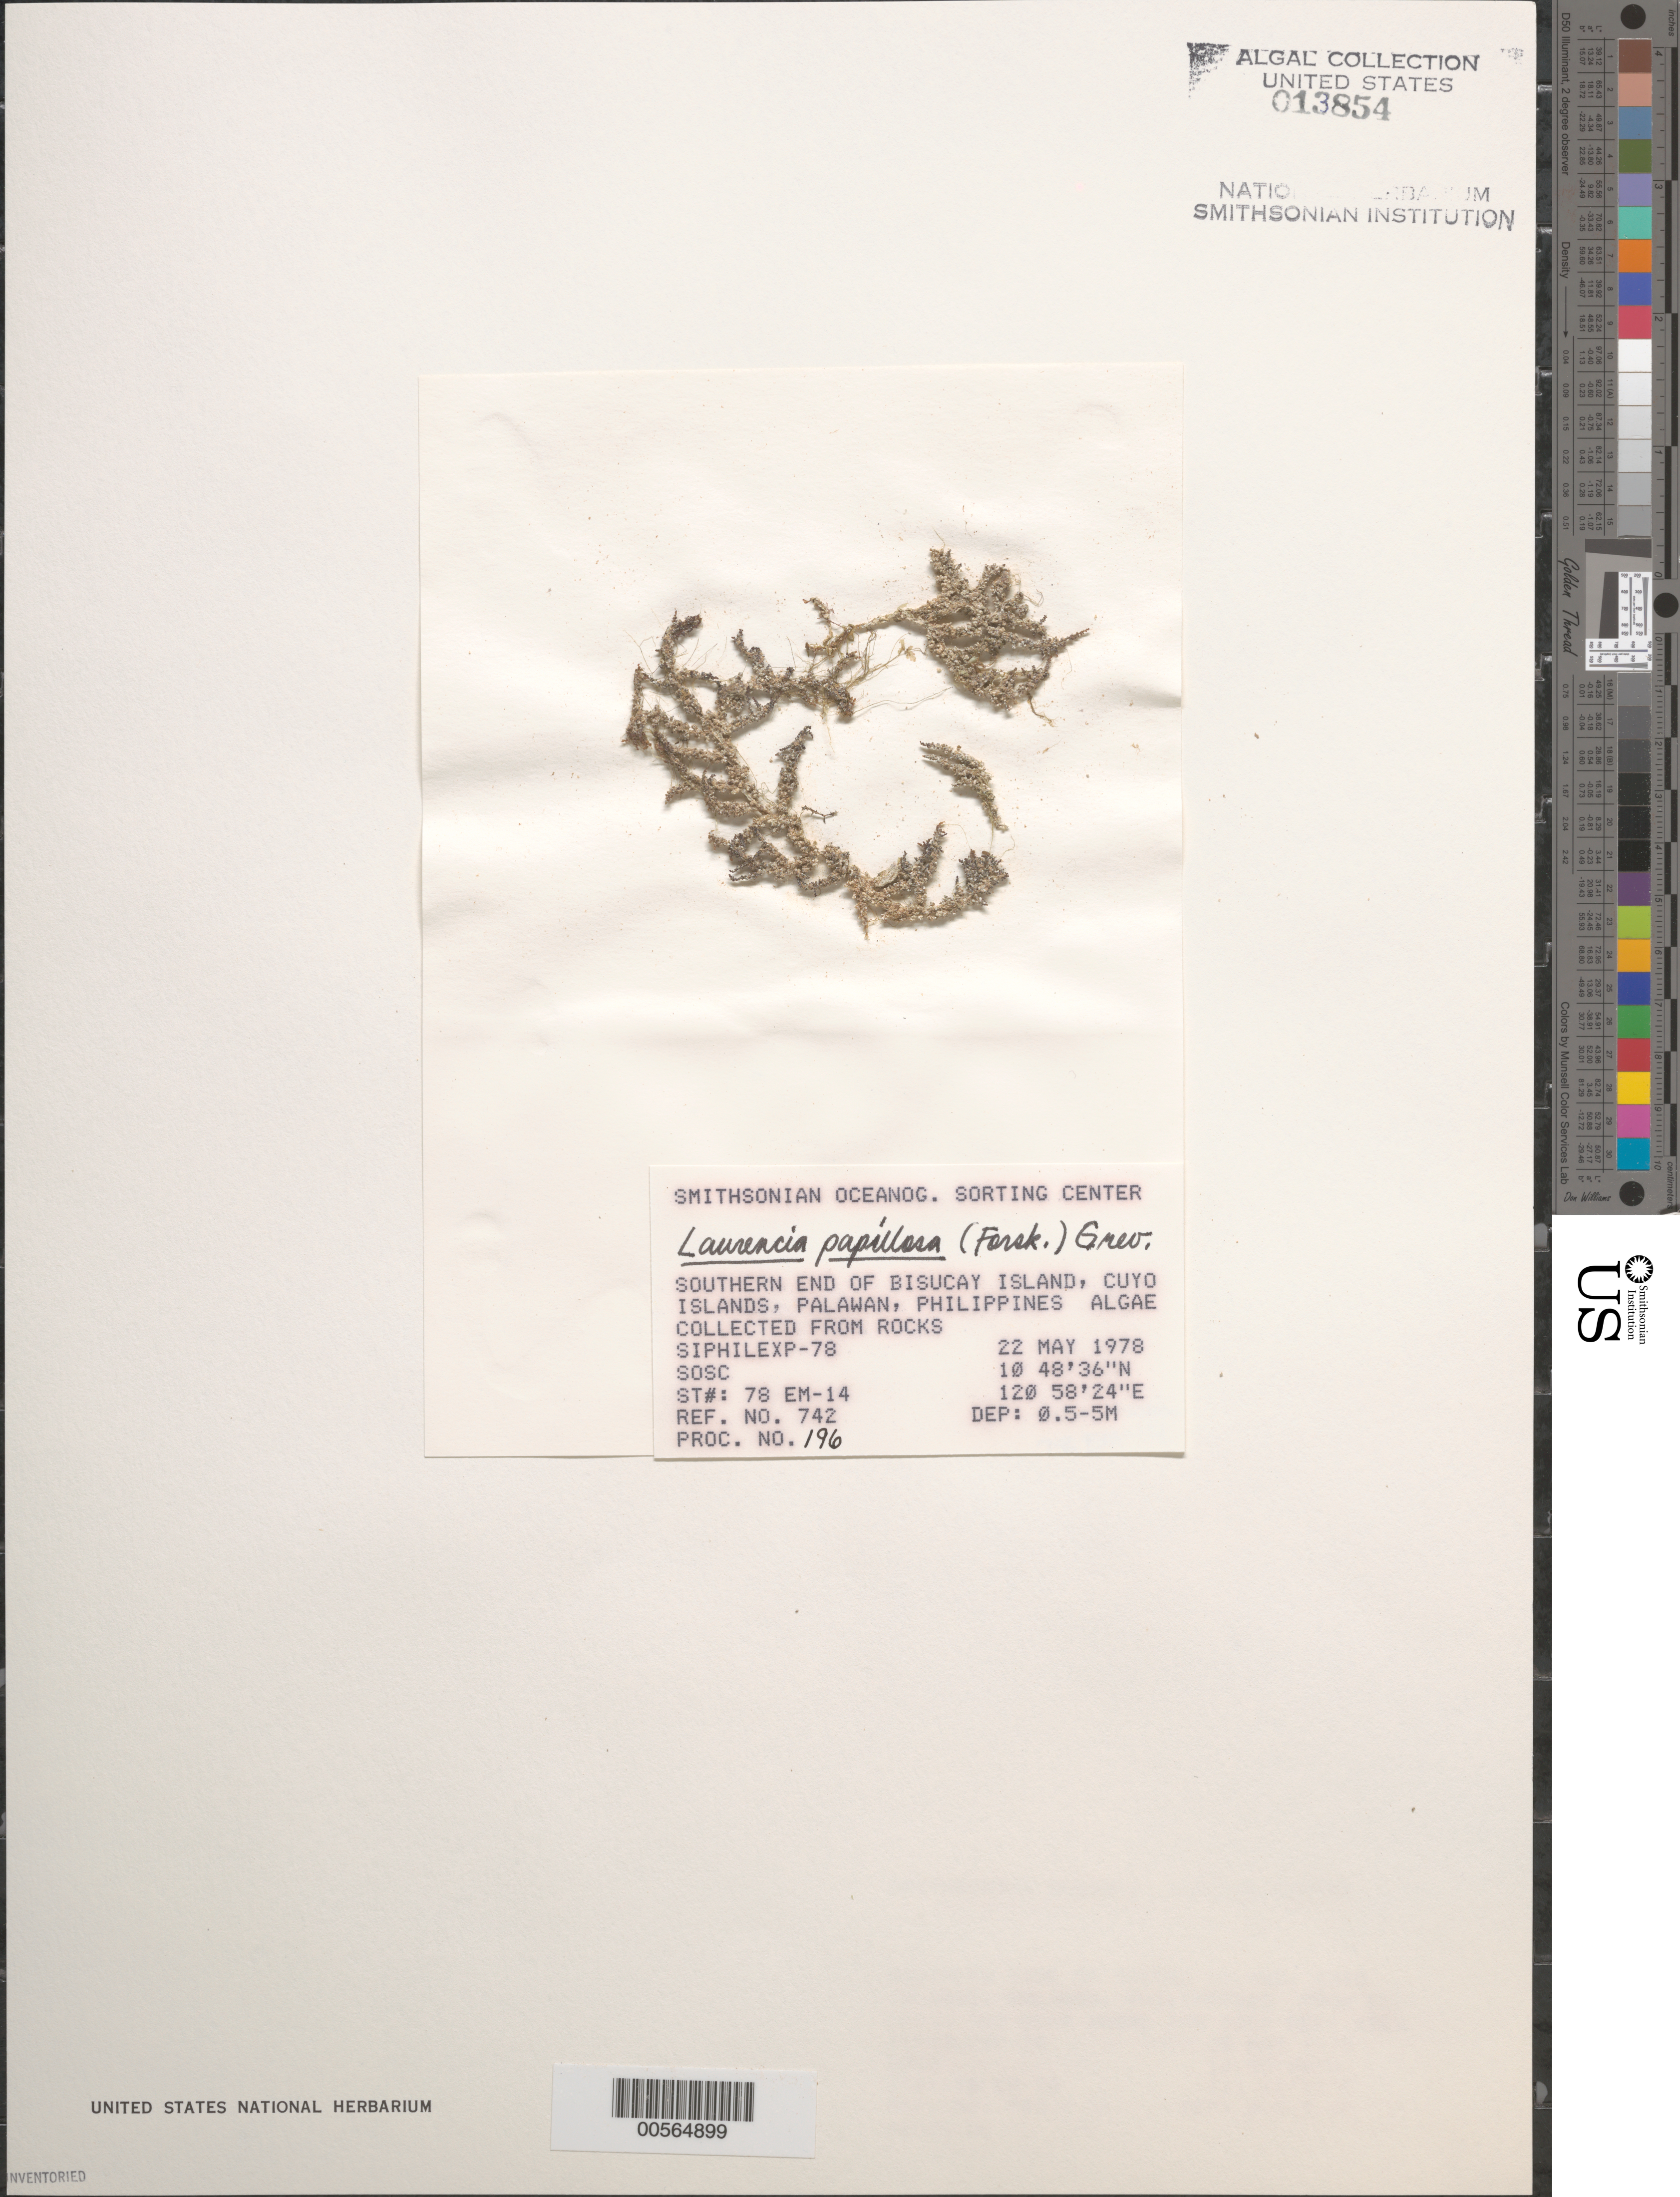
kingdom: Plantae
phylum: Rhodophyta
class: Florideophyceae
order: Ceramiales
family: Rhodomelaceae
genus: Palisada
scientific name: Palisada perforata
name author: (Bory) K.W. Nam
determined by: Algae name updating Project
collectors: SOSC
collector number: Station 78 Em-14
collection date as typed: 22 May 1978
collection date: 1978-05-22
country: Philippines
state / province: Mimaropa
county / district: Palawan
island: Bisucay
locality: Southern end of island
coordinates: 10 48' 36" N, 120 58' 24" E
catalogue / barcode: US 13854